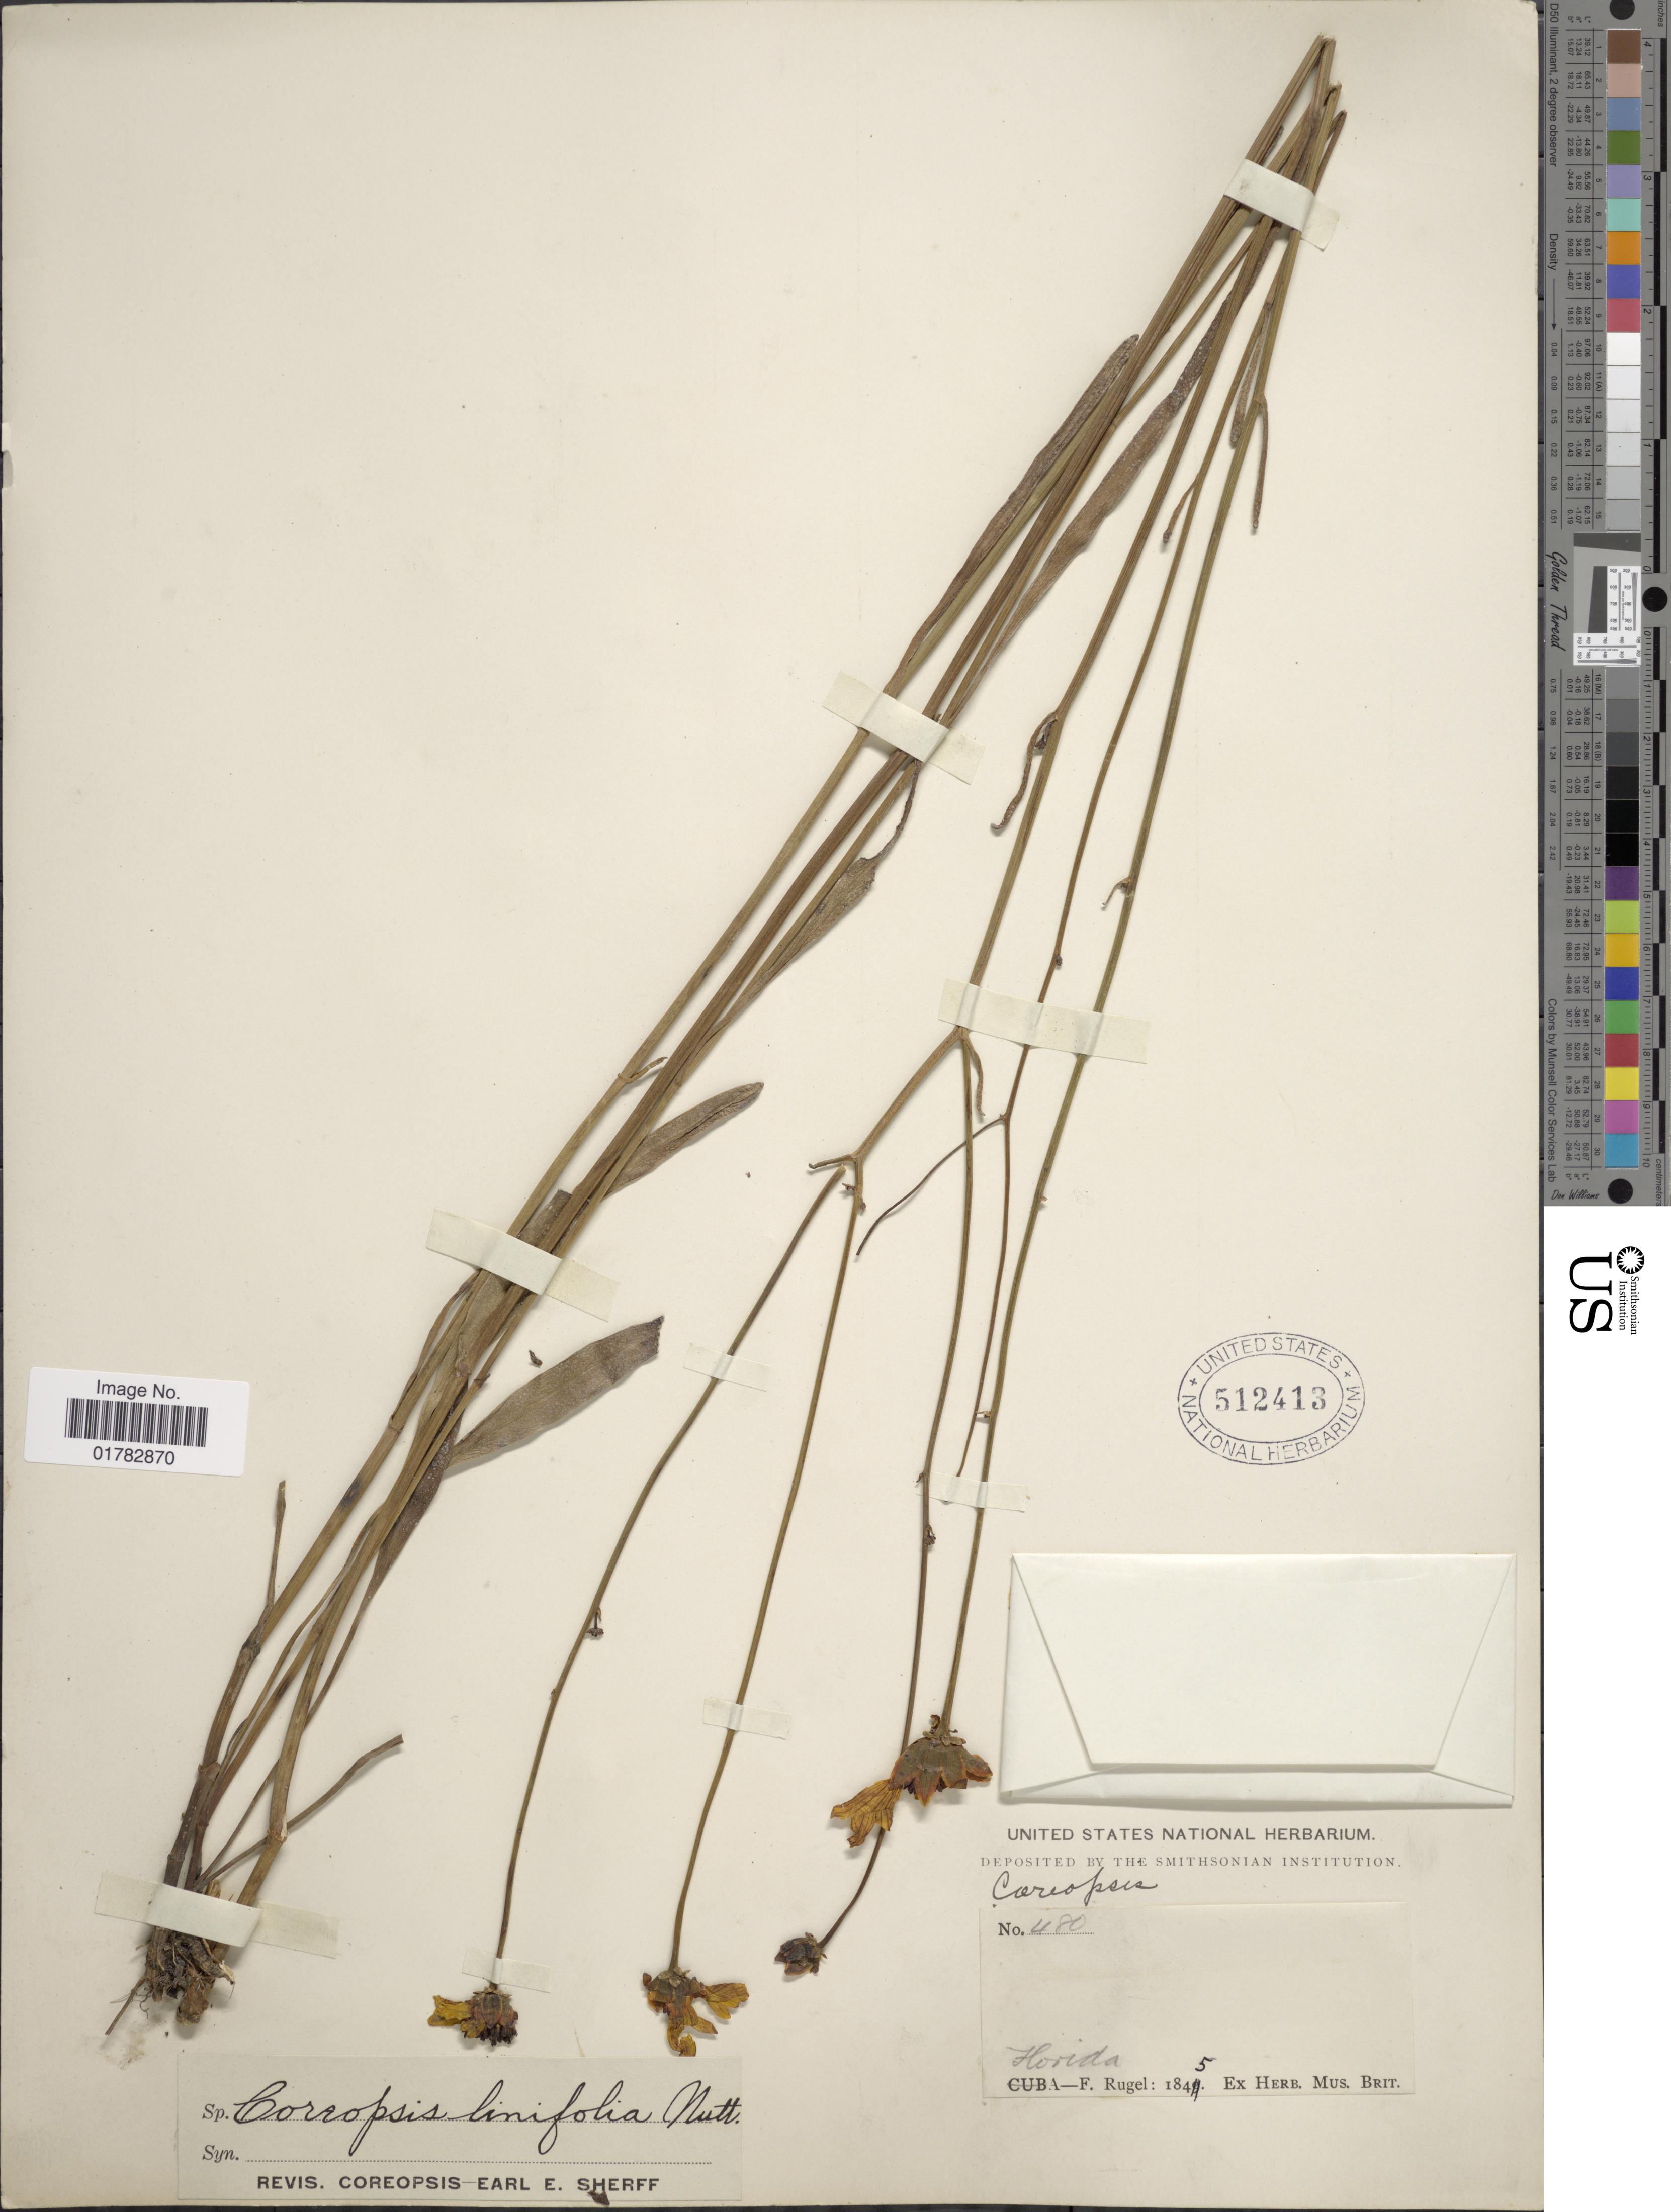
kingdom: Plantae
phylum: Tracheophyta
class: Magnoliopsida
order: Asterales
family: Asteraceae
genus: Coreopsis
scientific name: Coreopsis linifolia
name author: Nutt.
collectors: F. Rugel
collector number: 480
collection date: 1845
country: United States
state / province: Florida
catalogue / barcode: US 512413